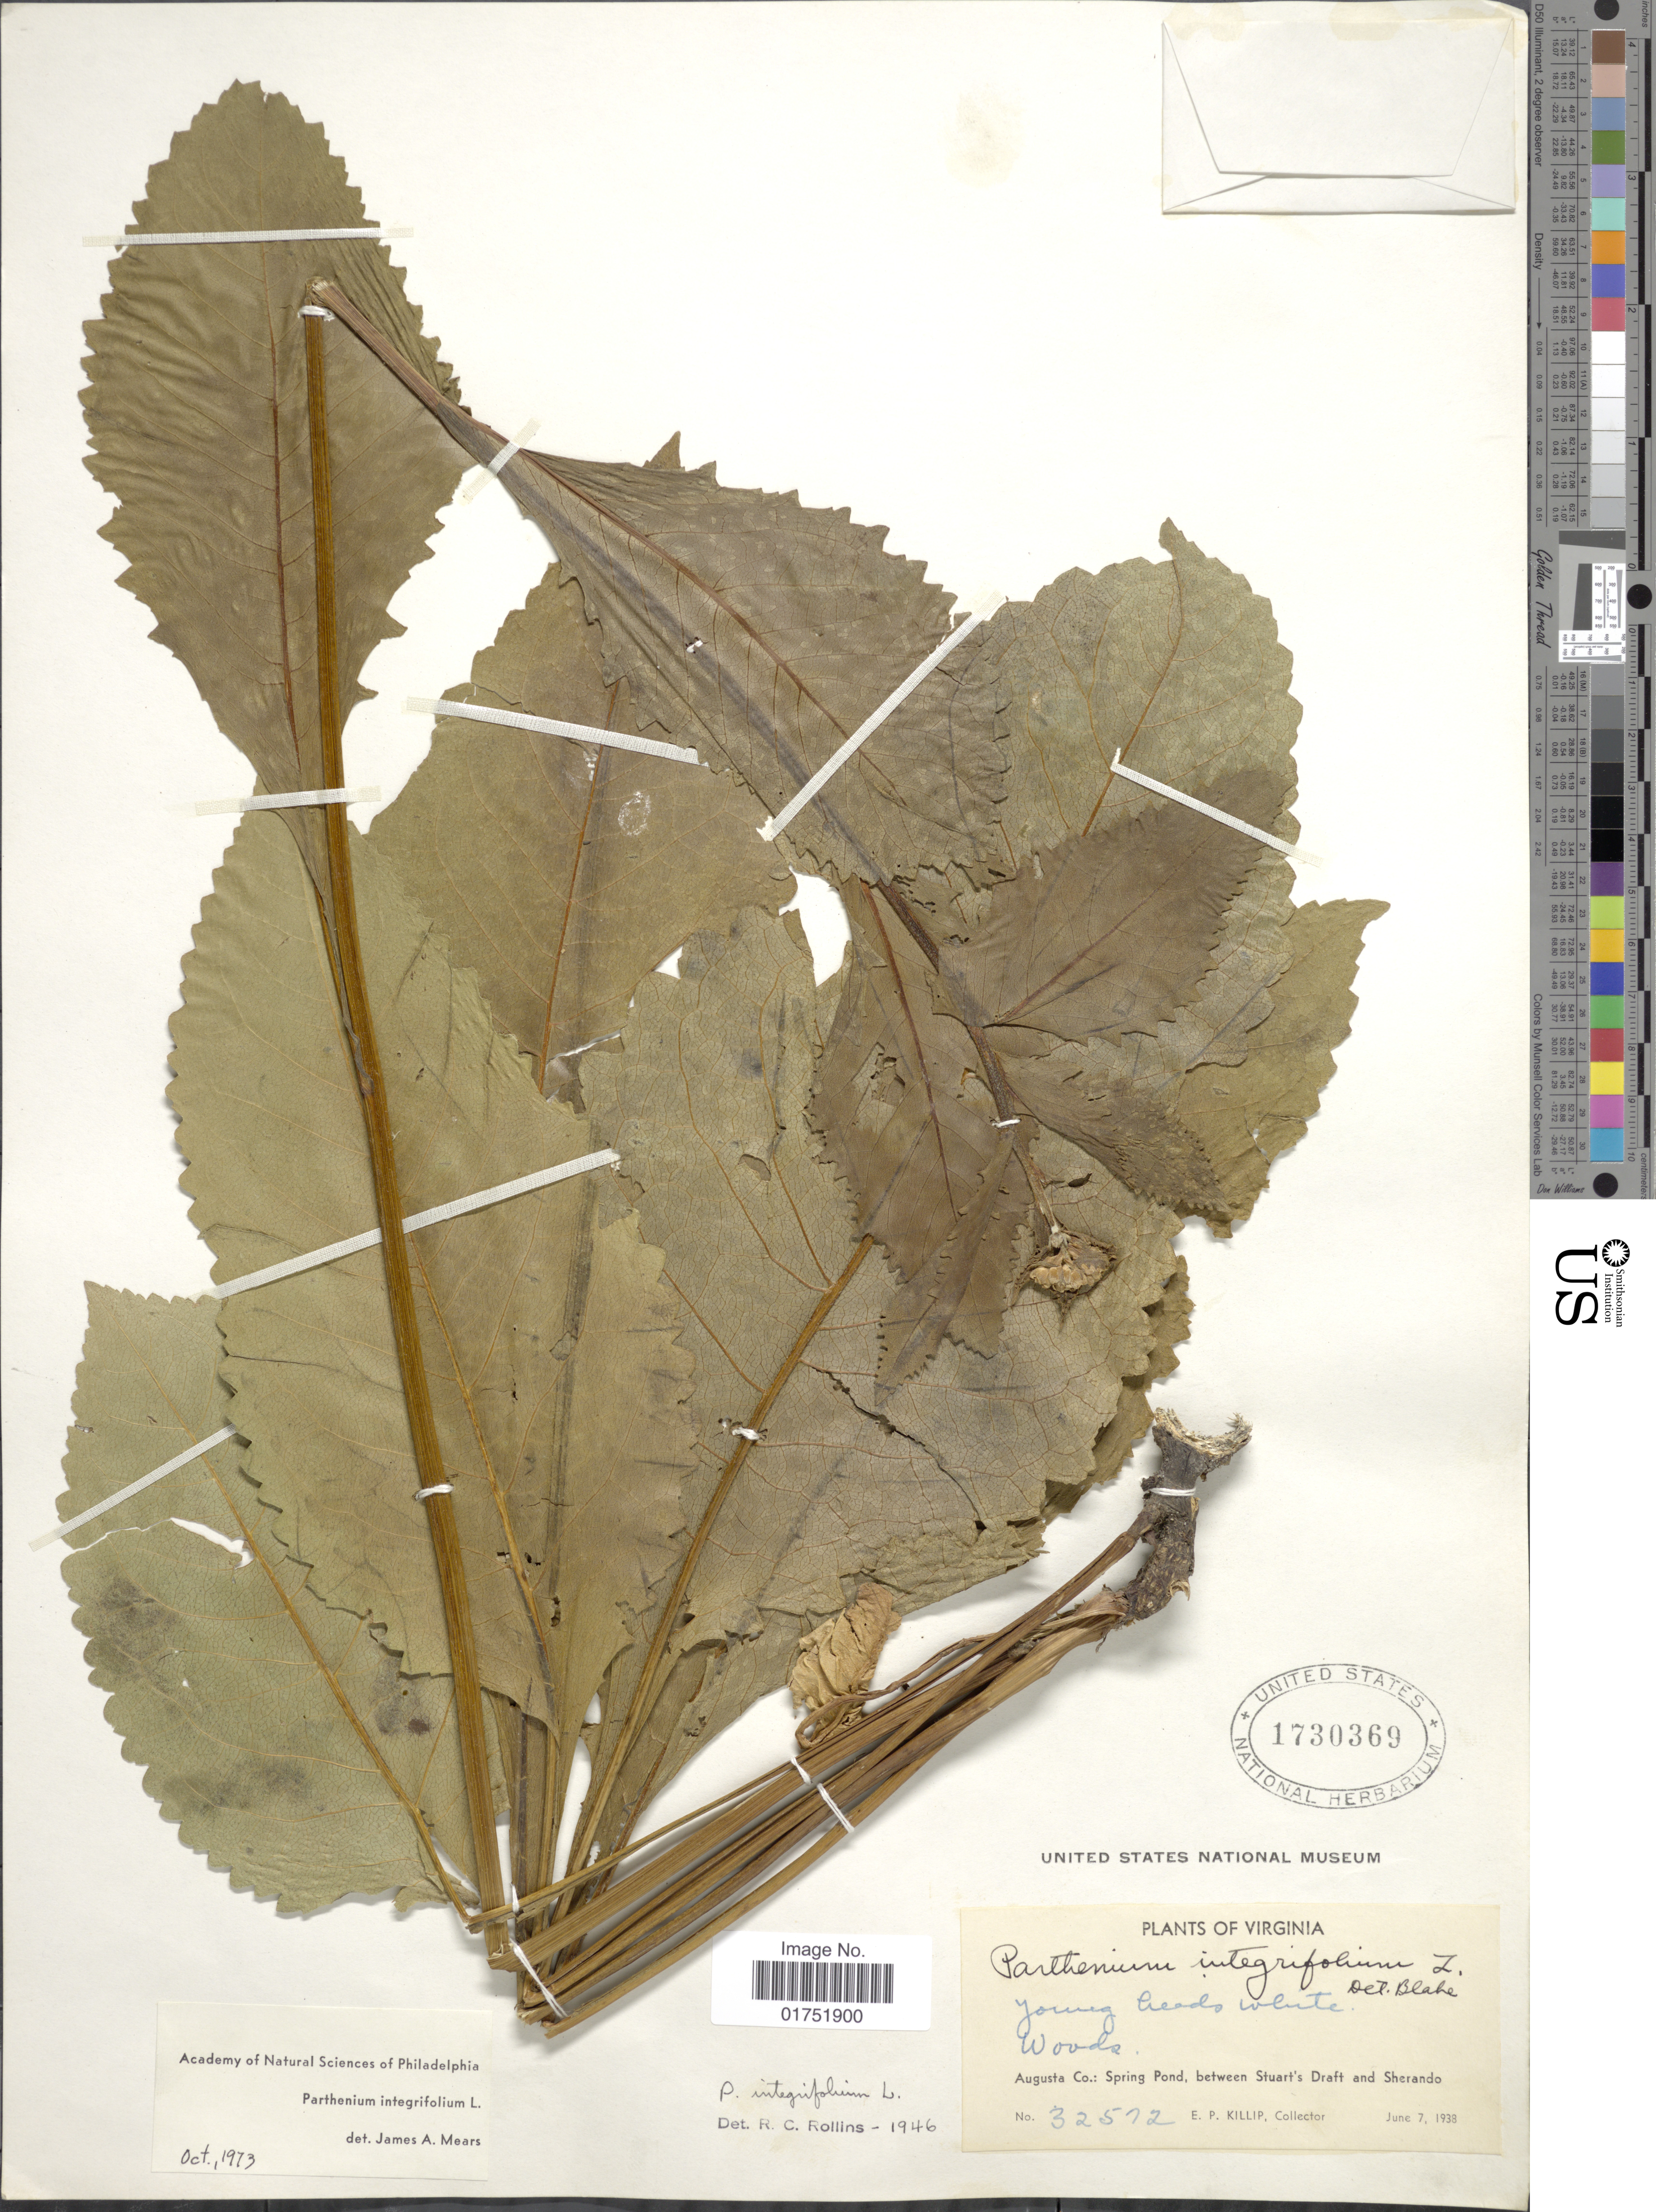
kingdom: Plantae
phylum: Tracheophyta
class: Magnoliopsida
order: Asterales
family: Asteraceae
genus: Parthenium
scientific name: Parthenium integrifolium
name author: L.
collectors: E. P. Killip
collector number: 32572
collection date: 1938-06-07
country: United States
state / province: Virginia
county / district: Augusta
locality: Augusta Co., Spring Pond, between Stuart's Draft and Sherando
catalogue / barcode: US 1730369